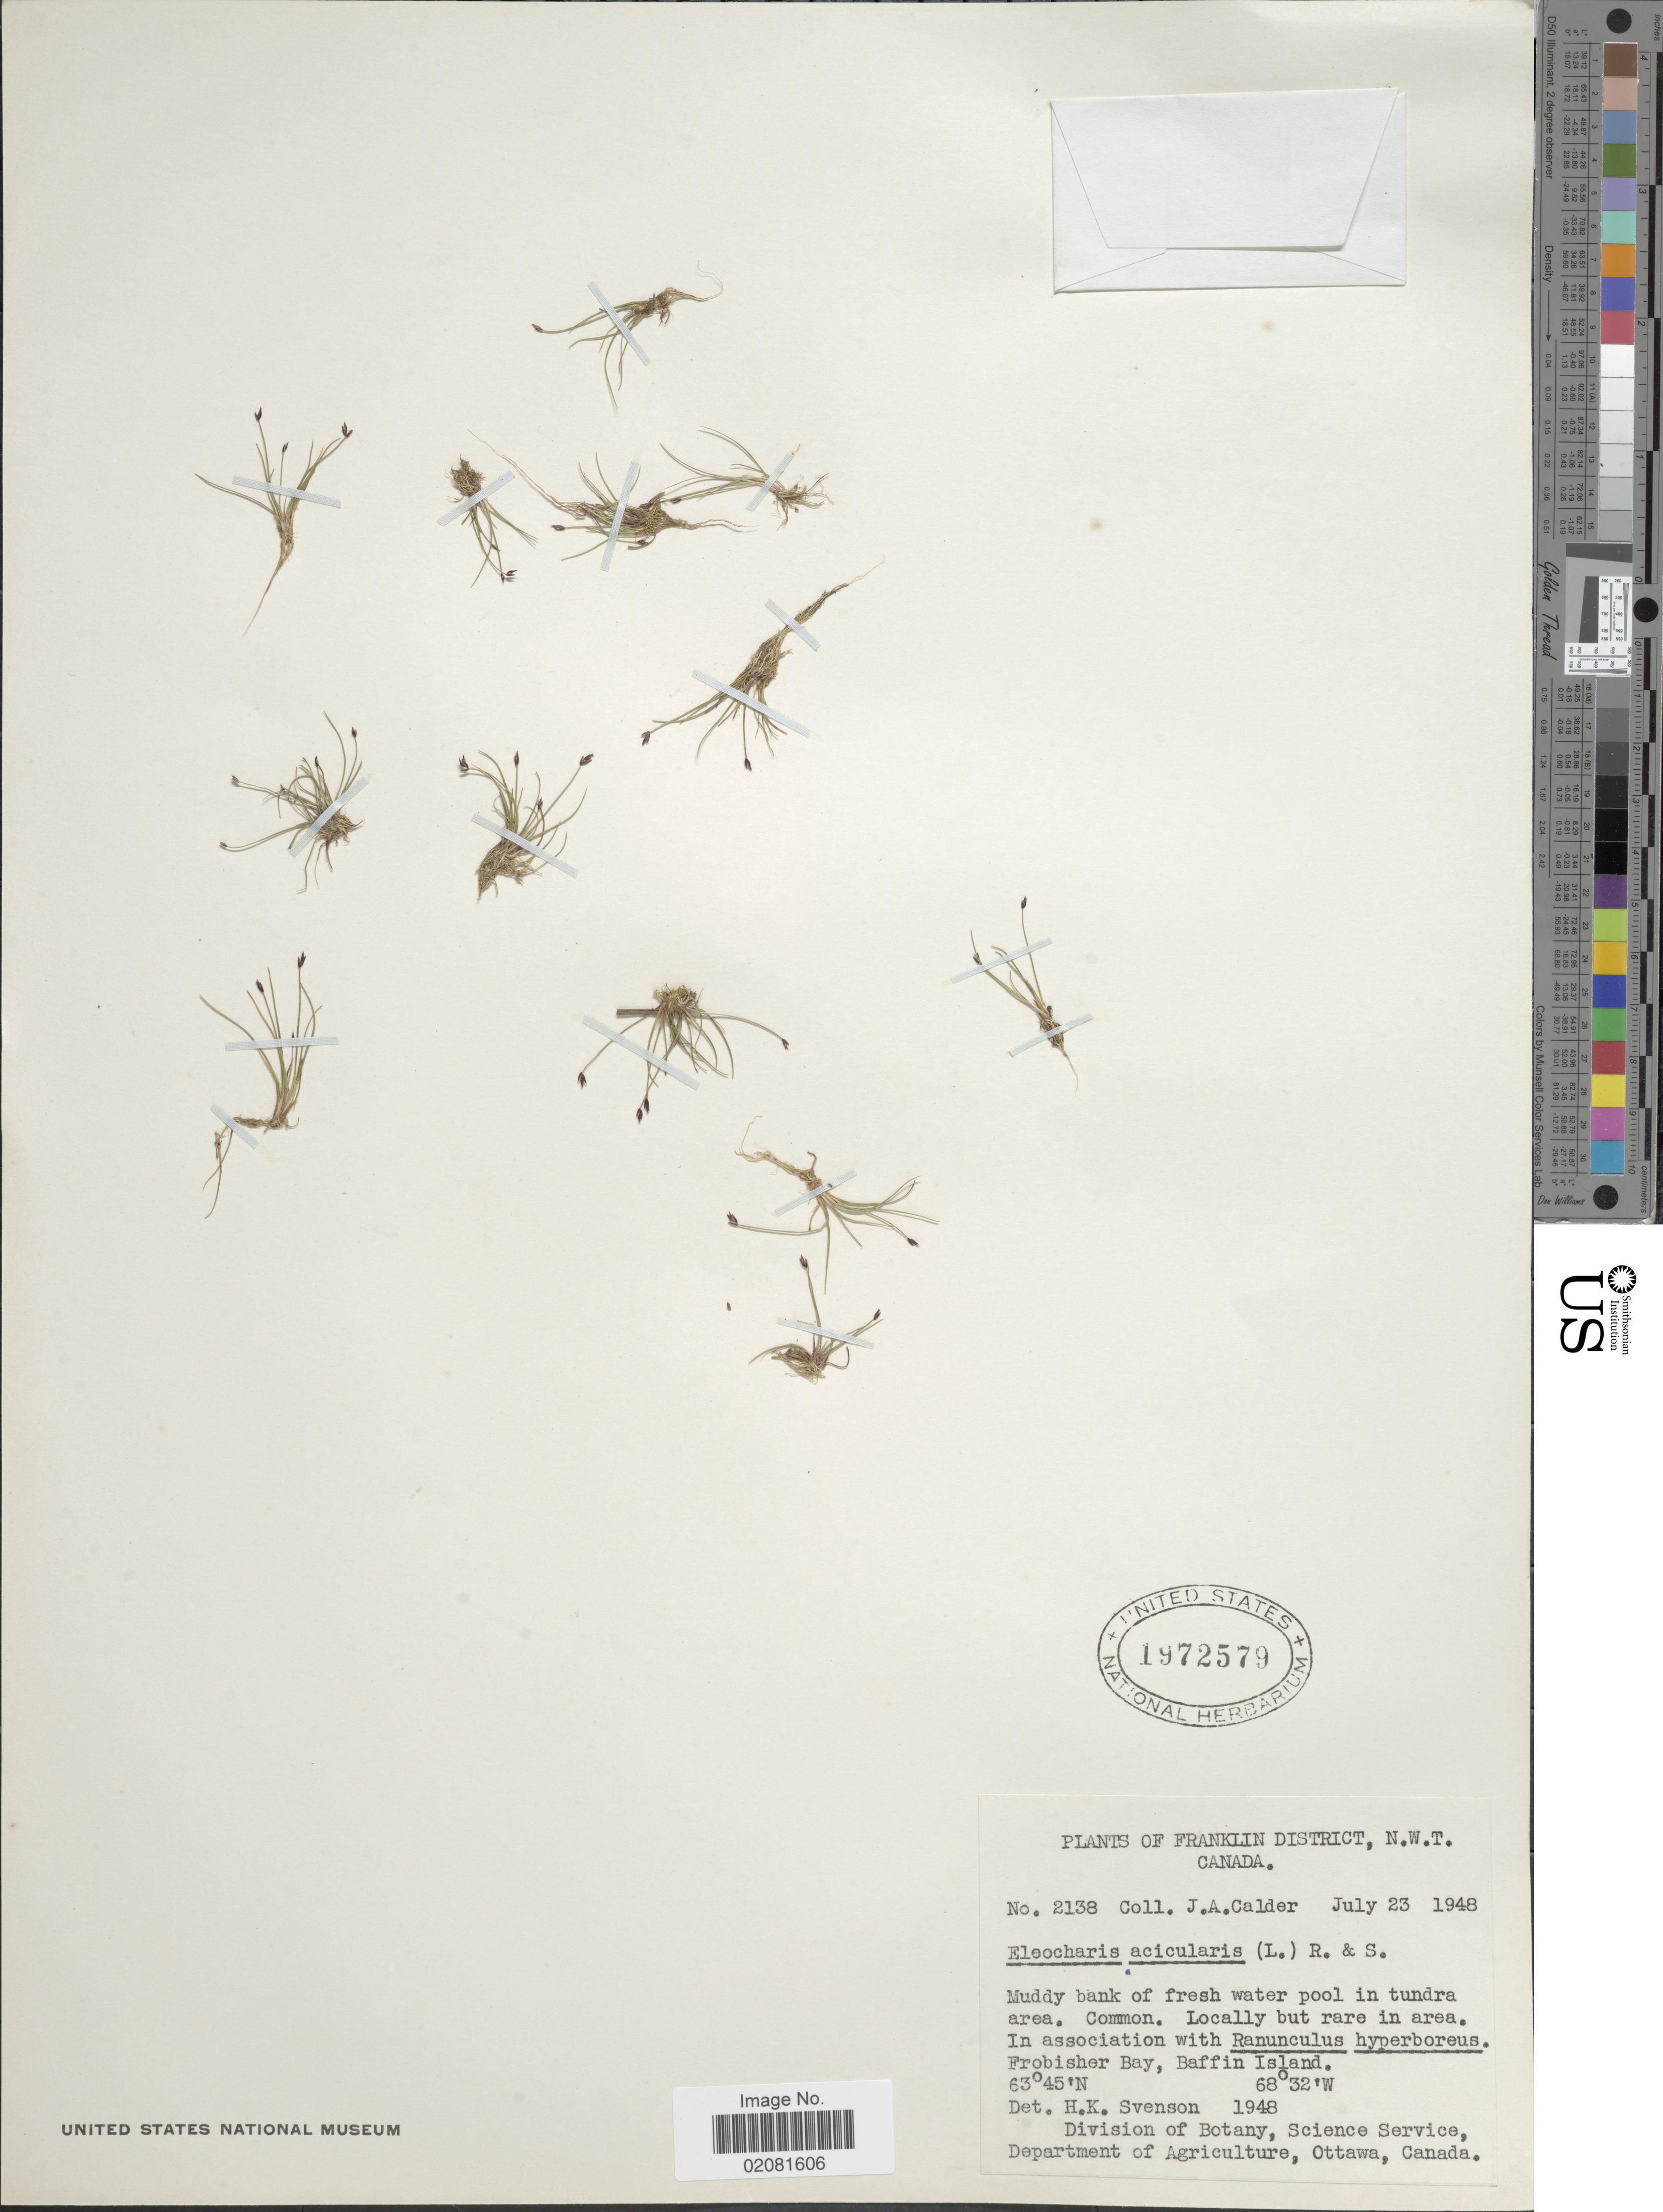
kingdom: Plantae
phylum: Tracheophyta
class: Liliopsida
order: Poales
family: Cyperaceae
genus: Eleocharis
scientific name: Eleocharis acicularis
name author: (L.) Roem. & Schult.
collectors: J. A. Calder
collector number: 2138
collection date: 1948-07-23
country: Canada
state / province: Northwest Territories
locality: Franklin District. Frobisher Bay, Baffin Island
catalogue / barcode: US 1972579